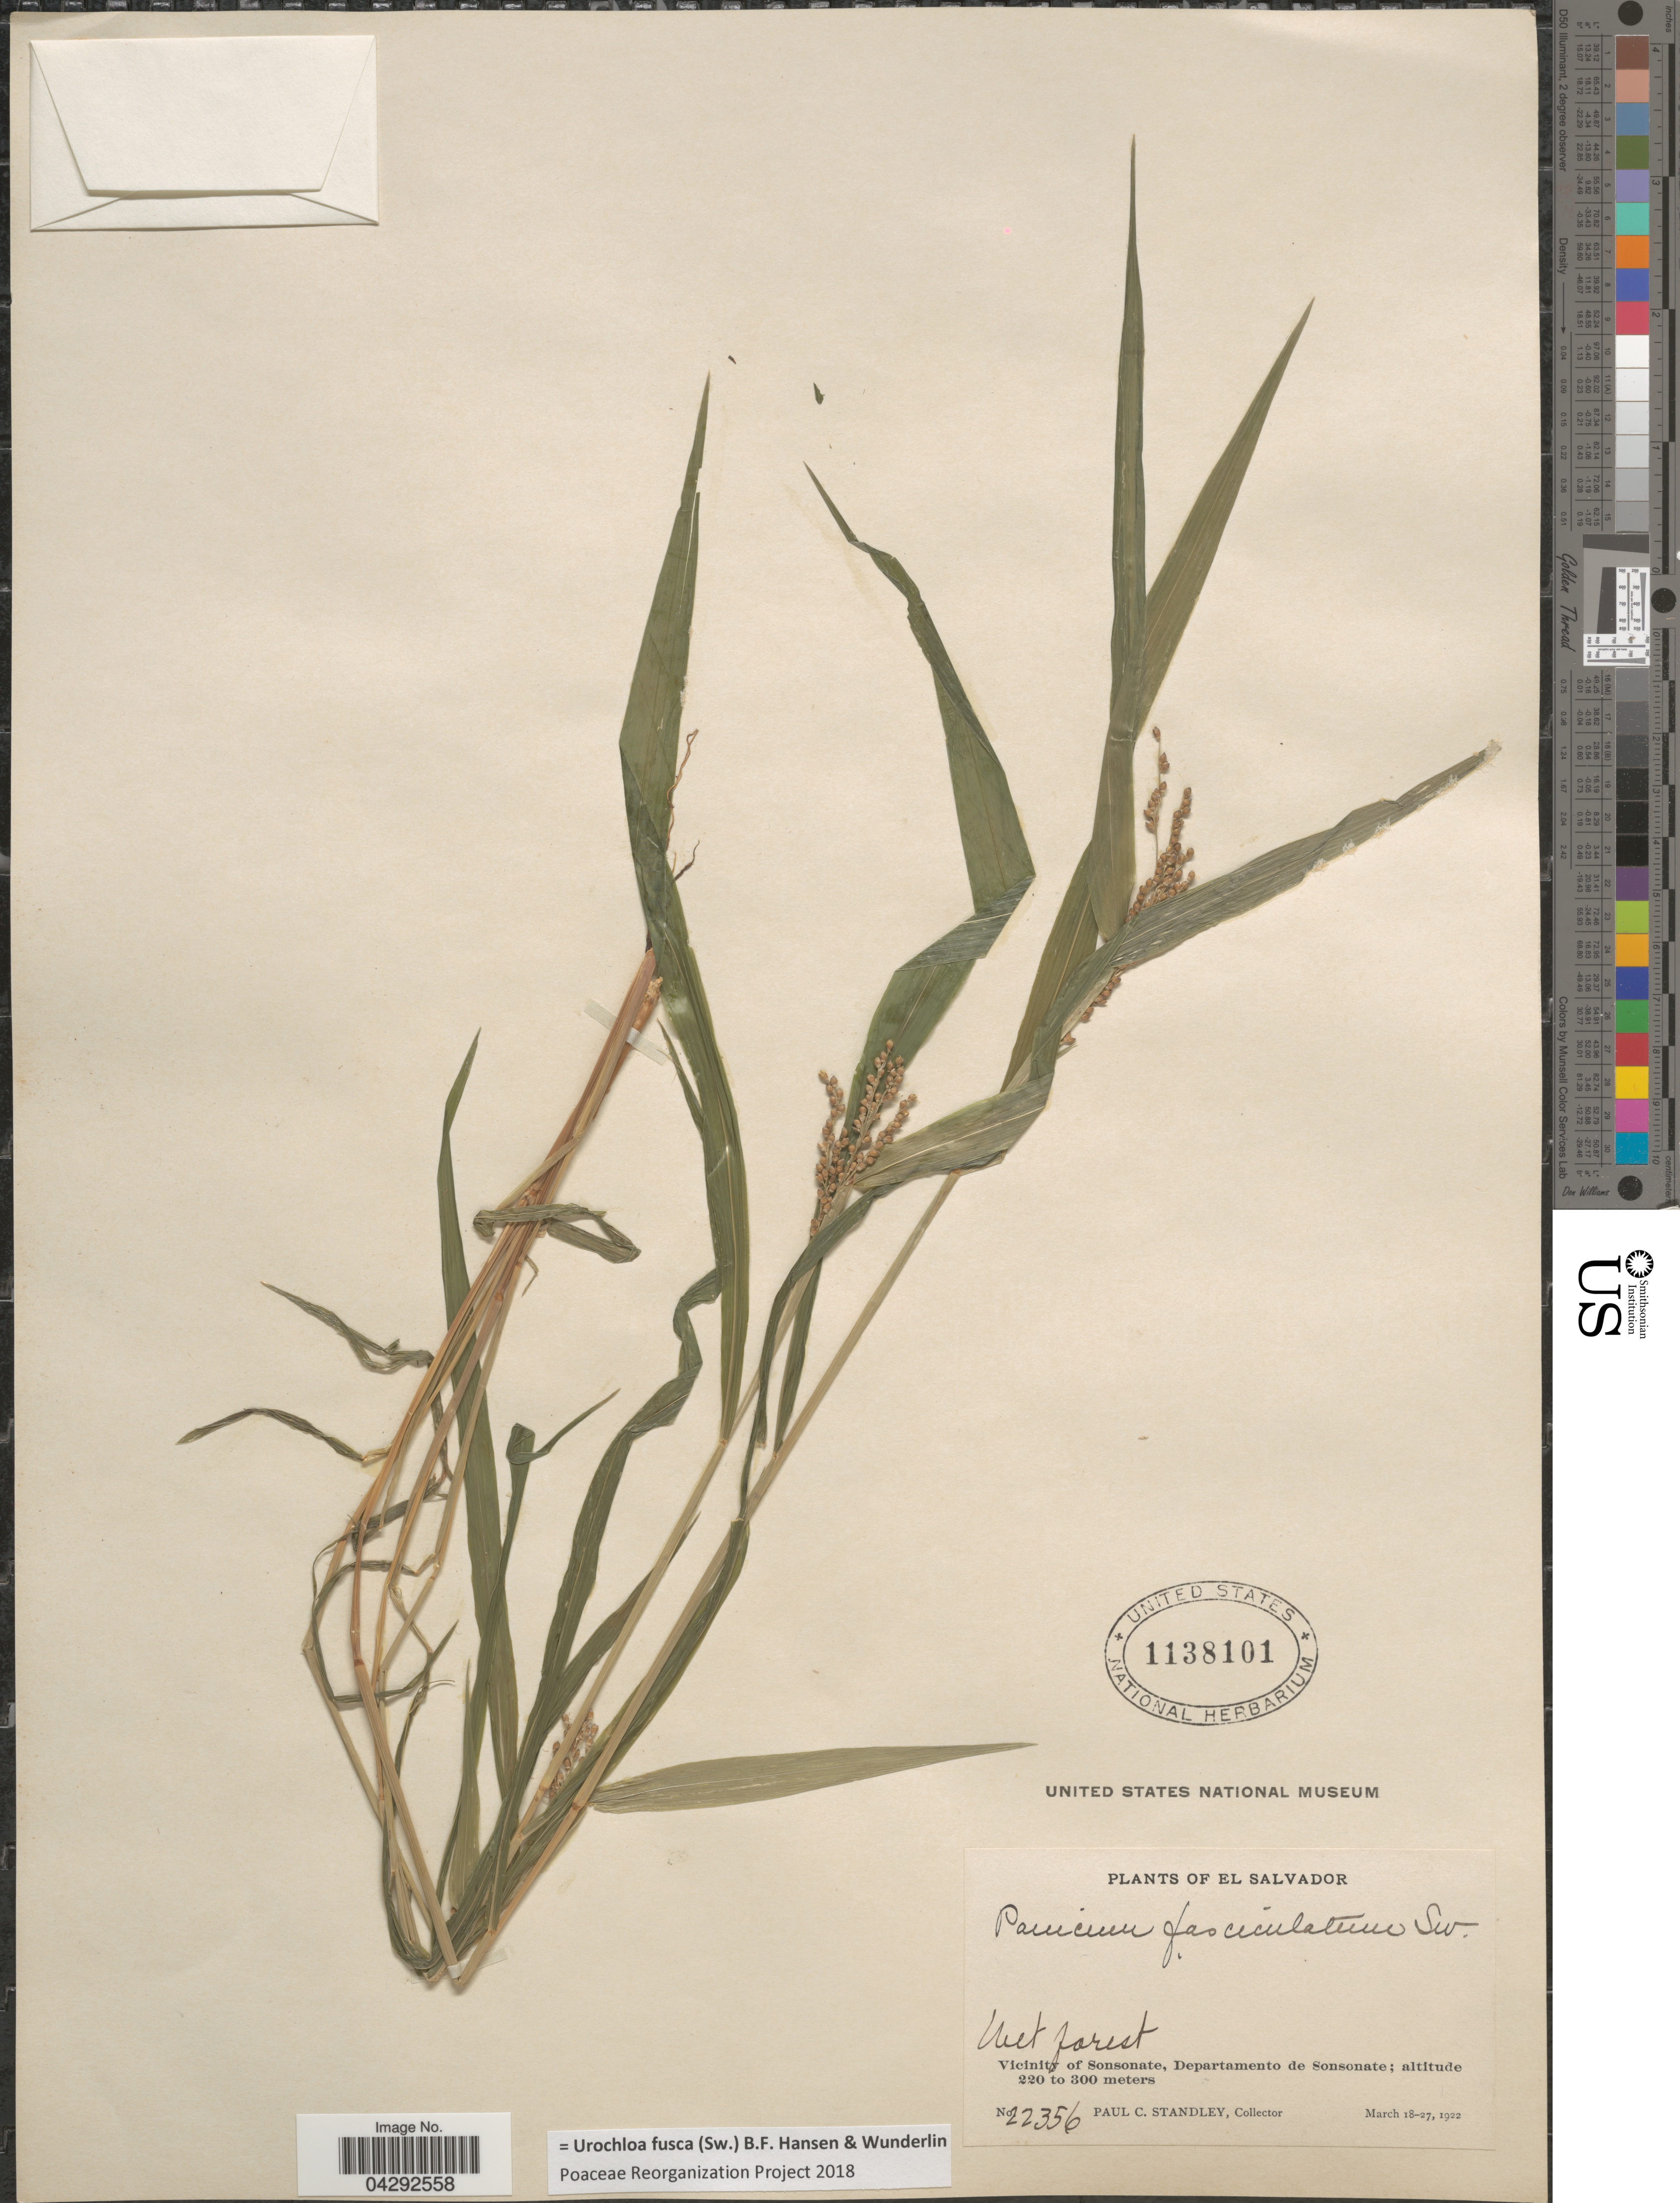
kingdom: Plantae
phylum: Tracheophyta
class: Liliopsida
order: Poales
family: Poaceae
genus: Urochloa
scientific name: Urochloa fusca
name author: (Sw.) B.F. Hansen & Wunderlin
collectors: P. C. Standley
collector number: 22356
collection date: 1922-03-18/1922-03-27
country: El Salvador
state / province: Sonsonate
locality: Wet forest. Vicinity of Sonsonate, Departamento de Sonsonate.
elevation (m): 220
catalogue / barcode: US 1138101